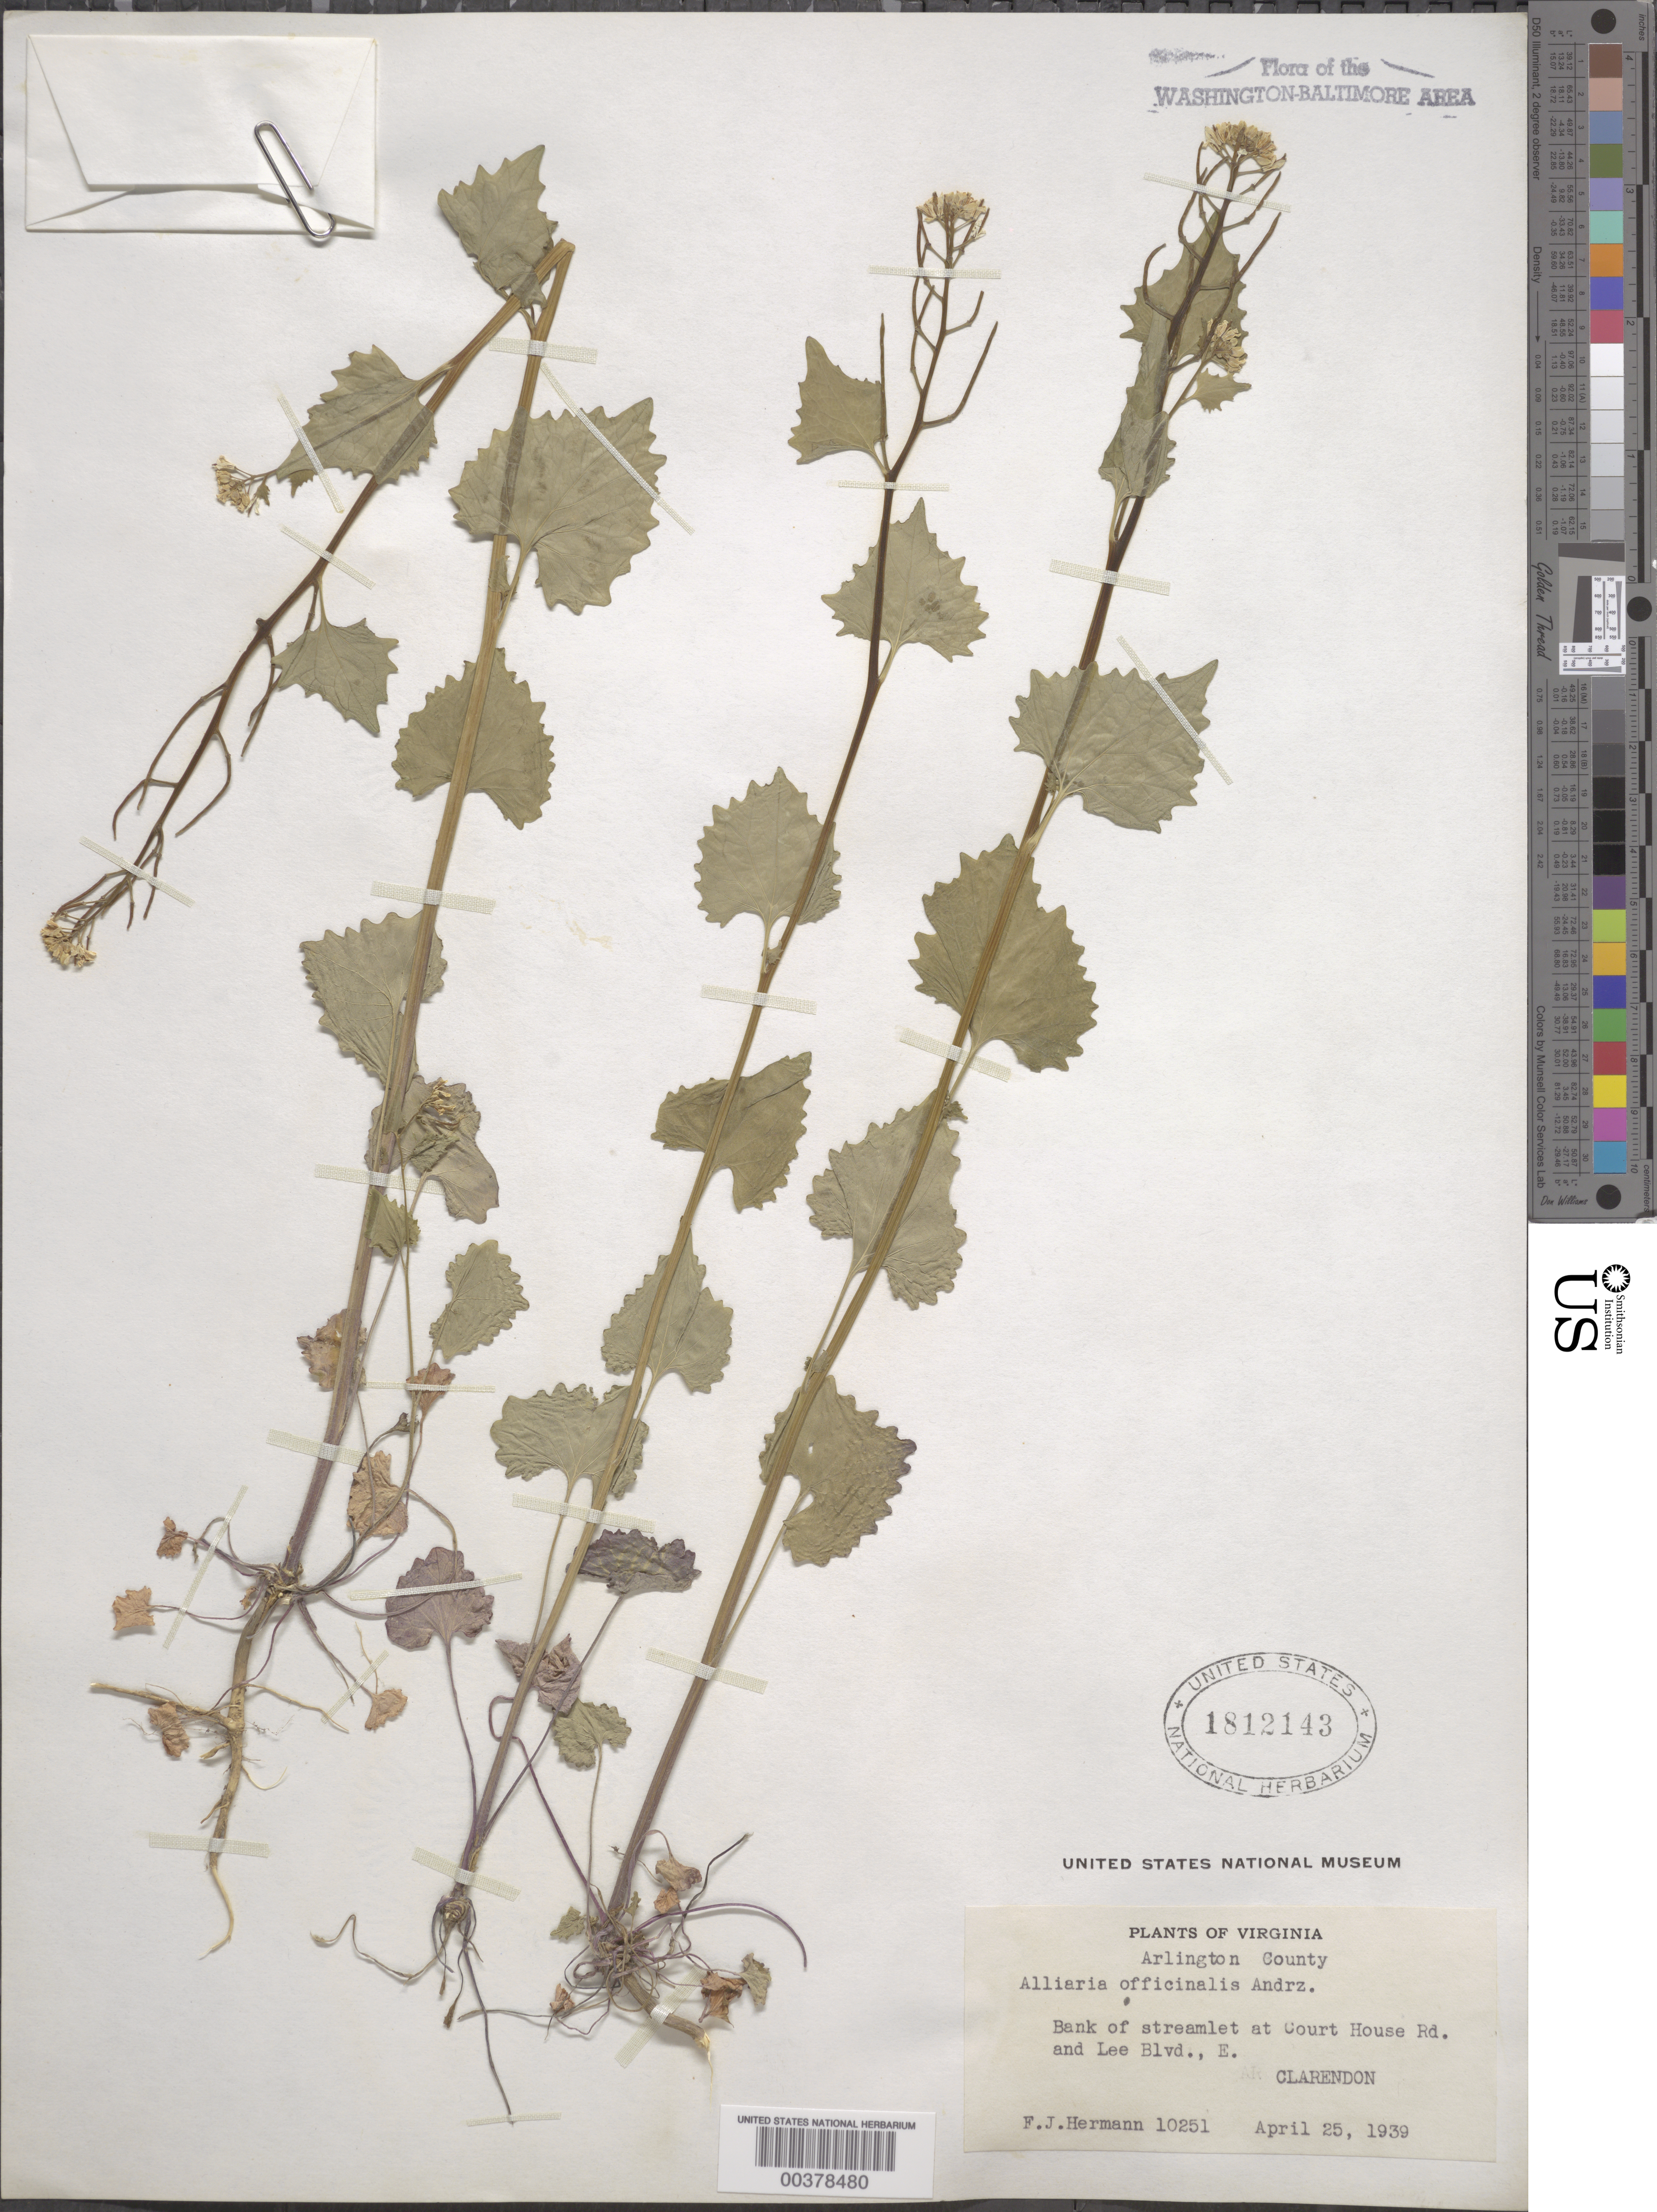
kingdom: Plantae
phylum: Tracheophyta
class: Magnoliopsida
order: Brassicales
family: Brassicaceae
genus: Alliaria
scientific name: Alliaria petiolata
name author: (M. Bieb.) Cavara & Grande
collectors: F. J. Hermann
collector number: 10251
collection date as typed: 25 Apr 1939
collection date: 1939-04-25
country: United States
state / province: Virginia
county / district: Arlington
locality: Clarendon, Court House Rd. and Lee Blvd.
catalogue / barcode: US 1812143